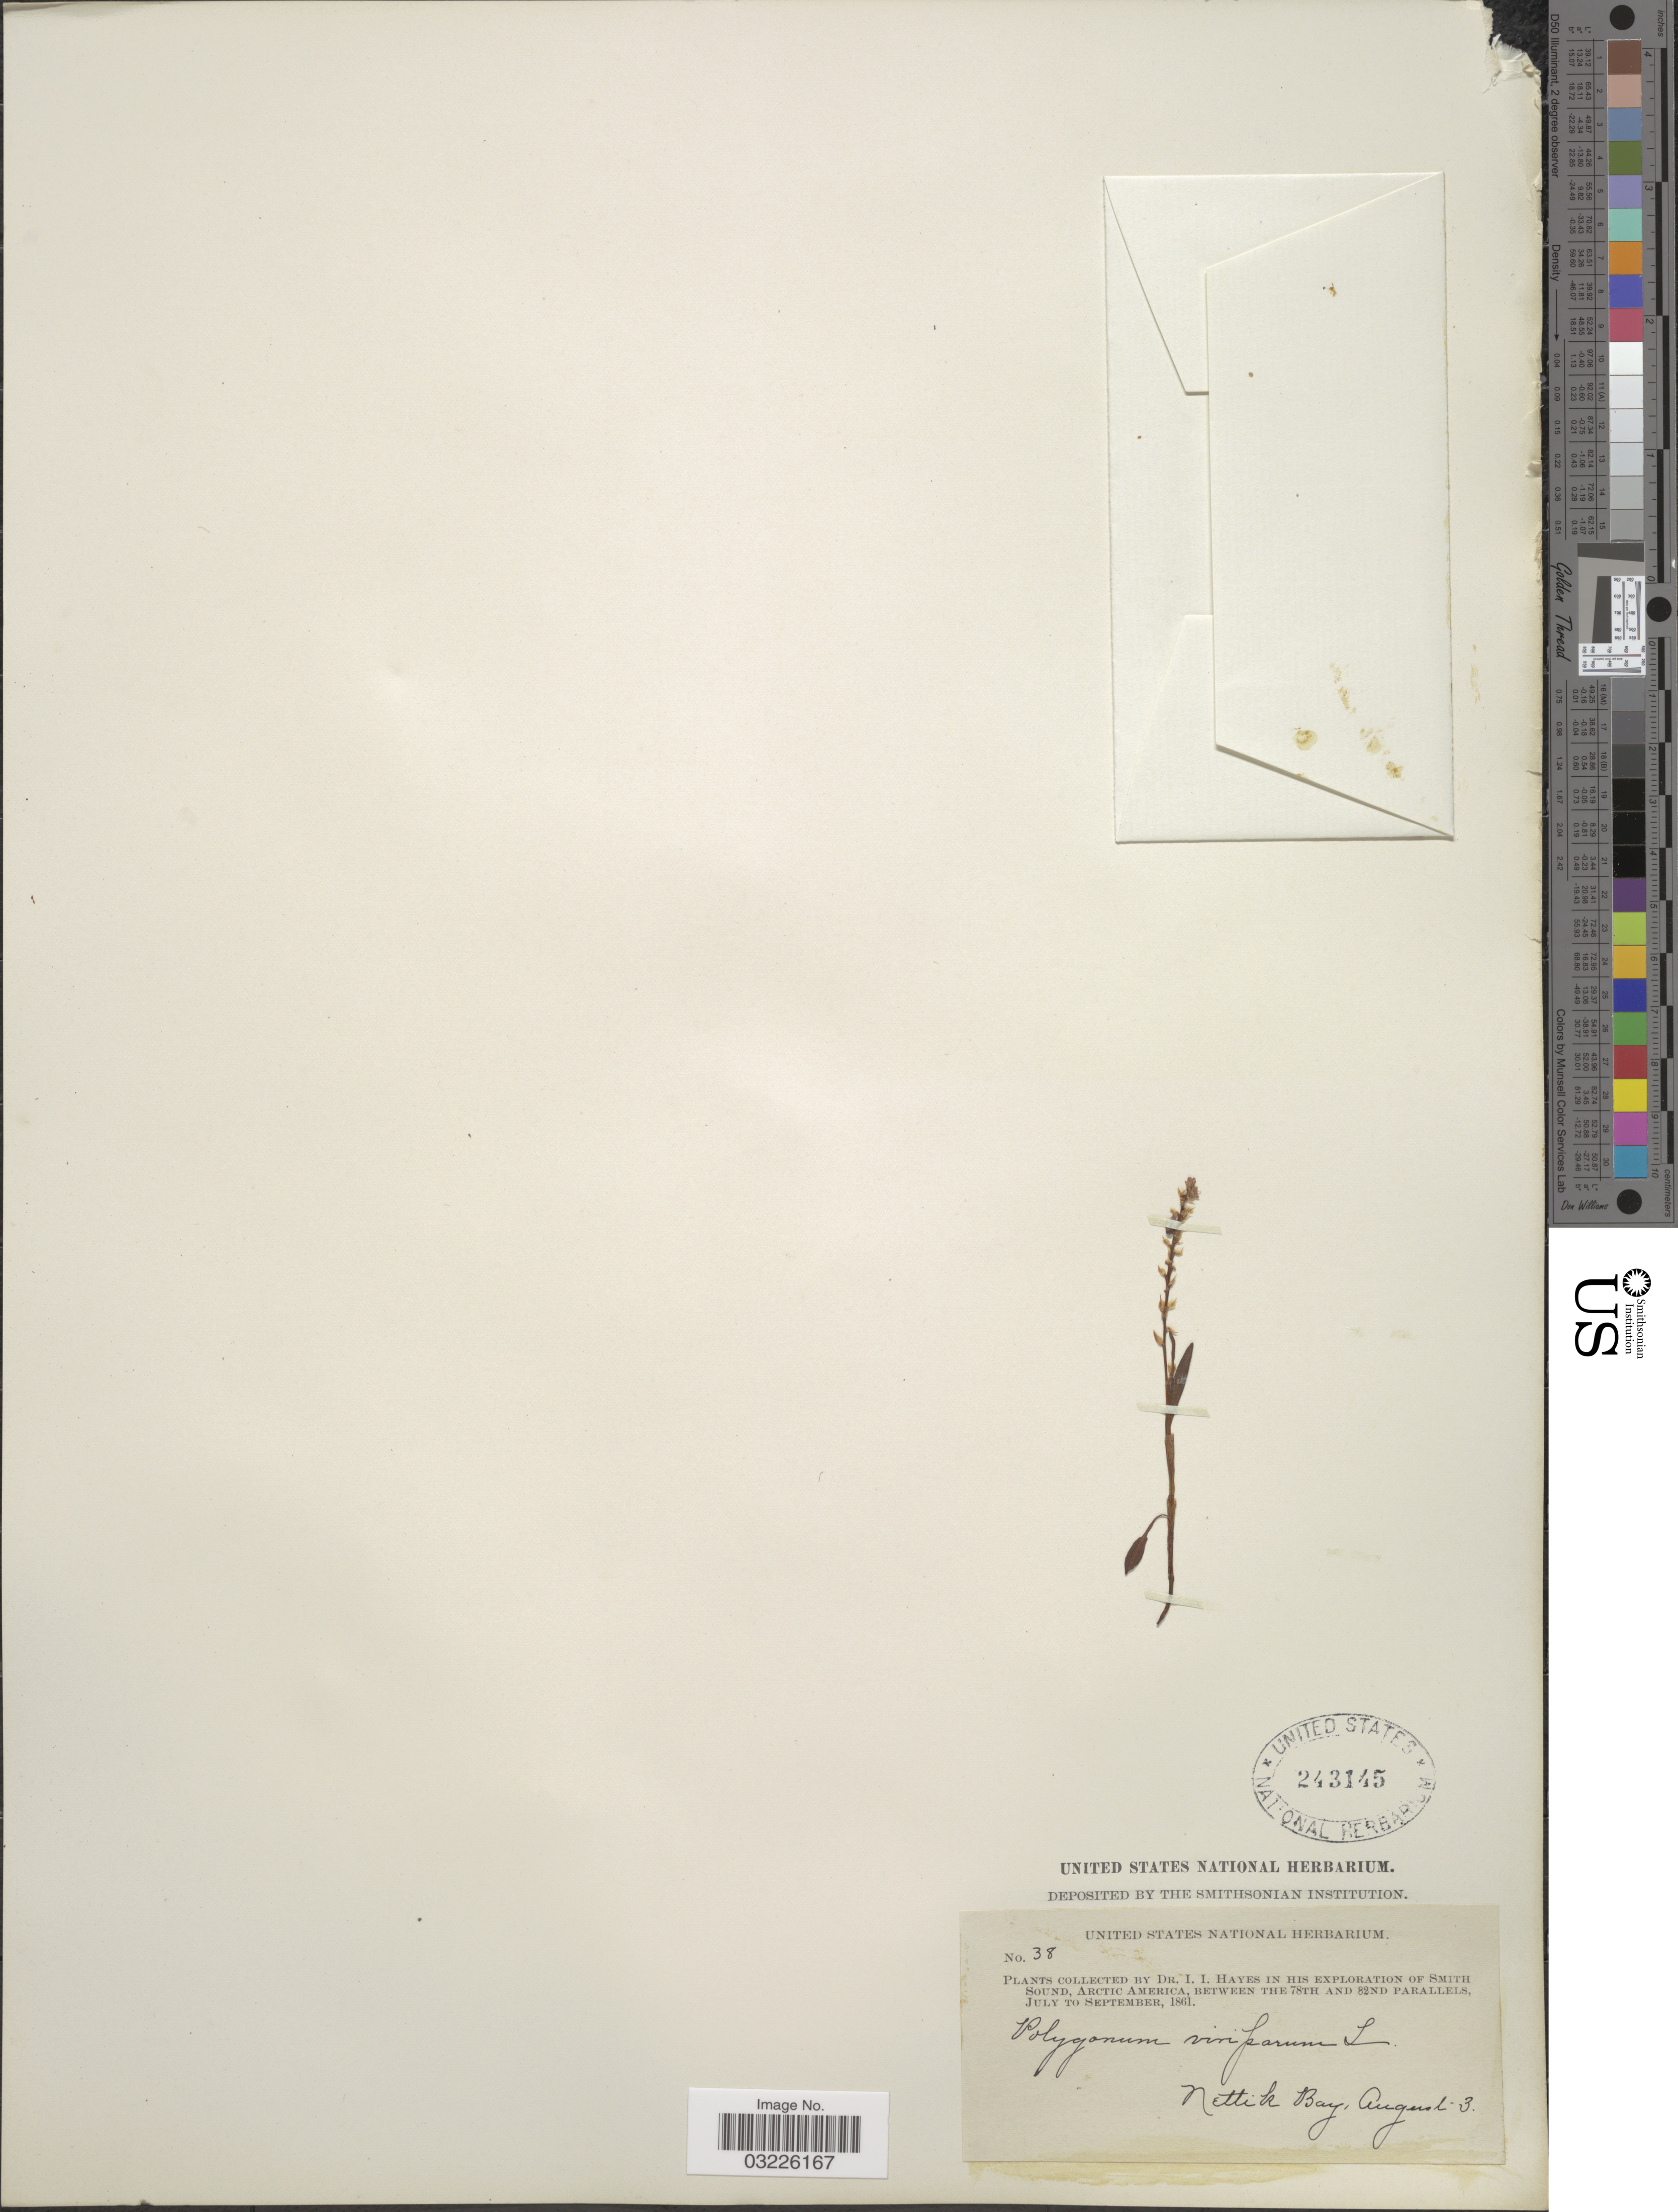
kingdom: Plantae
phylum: Tracheophyta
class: Magnoliopsida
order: Caryophyllales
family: Polygonaceae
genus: Bistorta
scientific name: Bistorta vivipara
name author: (L.) Delarbre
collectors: I. I. Hayes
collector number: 38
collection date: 1861-08-03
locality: Smith Sound, Arctic America, between the 78th and 82nd Parallels. Nettik Bay.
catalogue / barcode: US 243145